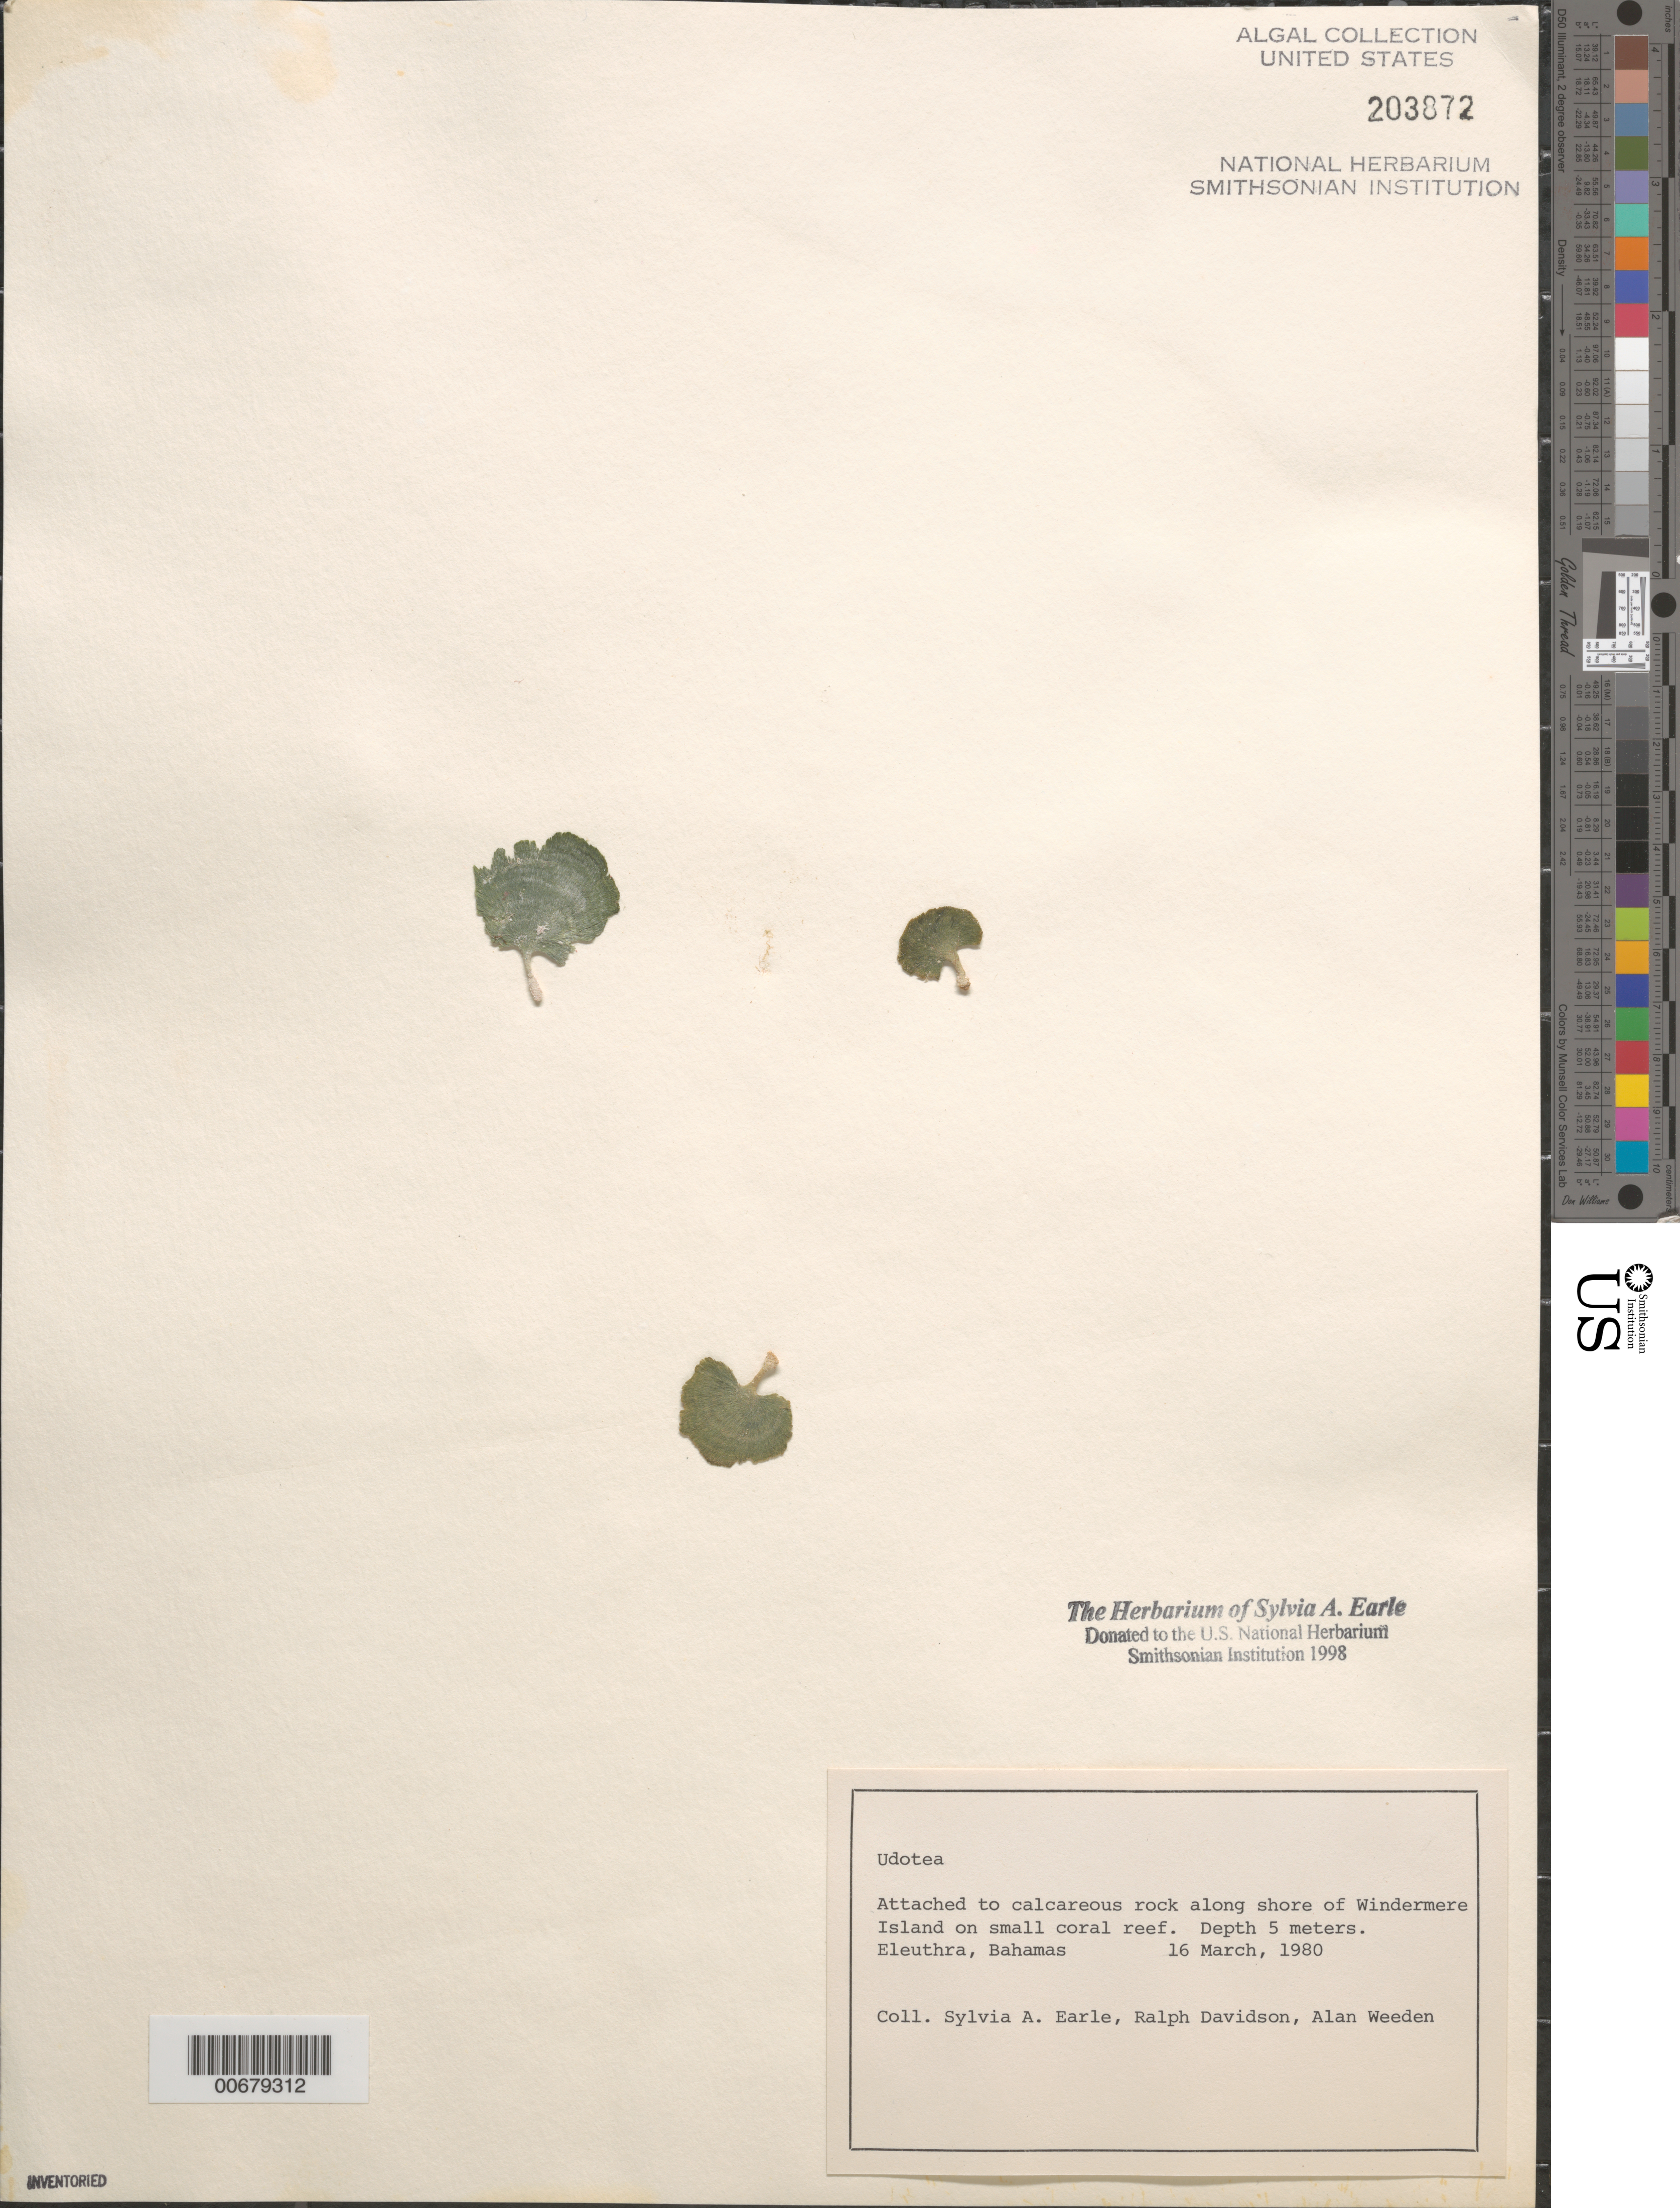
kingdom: Plantae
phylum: Chlorophyta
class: Ulvophyceae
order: Bryopsidales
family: Udoteaceae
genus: Udotea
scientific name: Udotea sp.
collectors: S. A. Earle, R. Davidson & A. Weeden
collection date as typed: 16 Mar 1980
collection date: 1980-03-16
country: Bahamas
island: Eleuthera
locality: Windermere Island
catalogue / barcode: US 203872